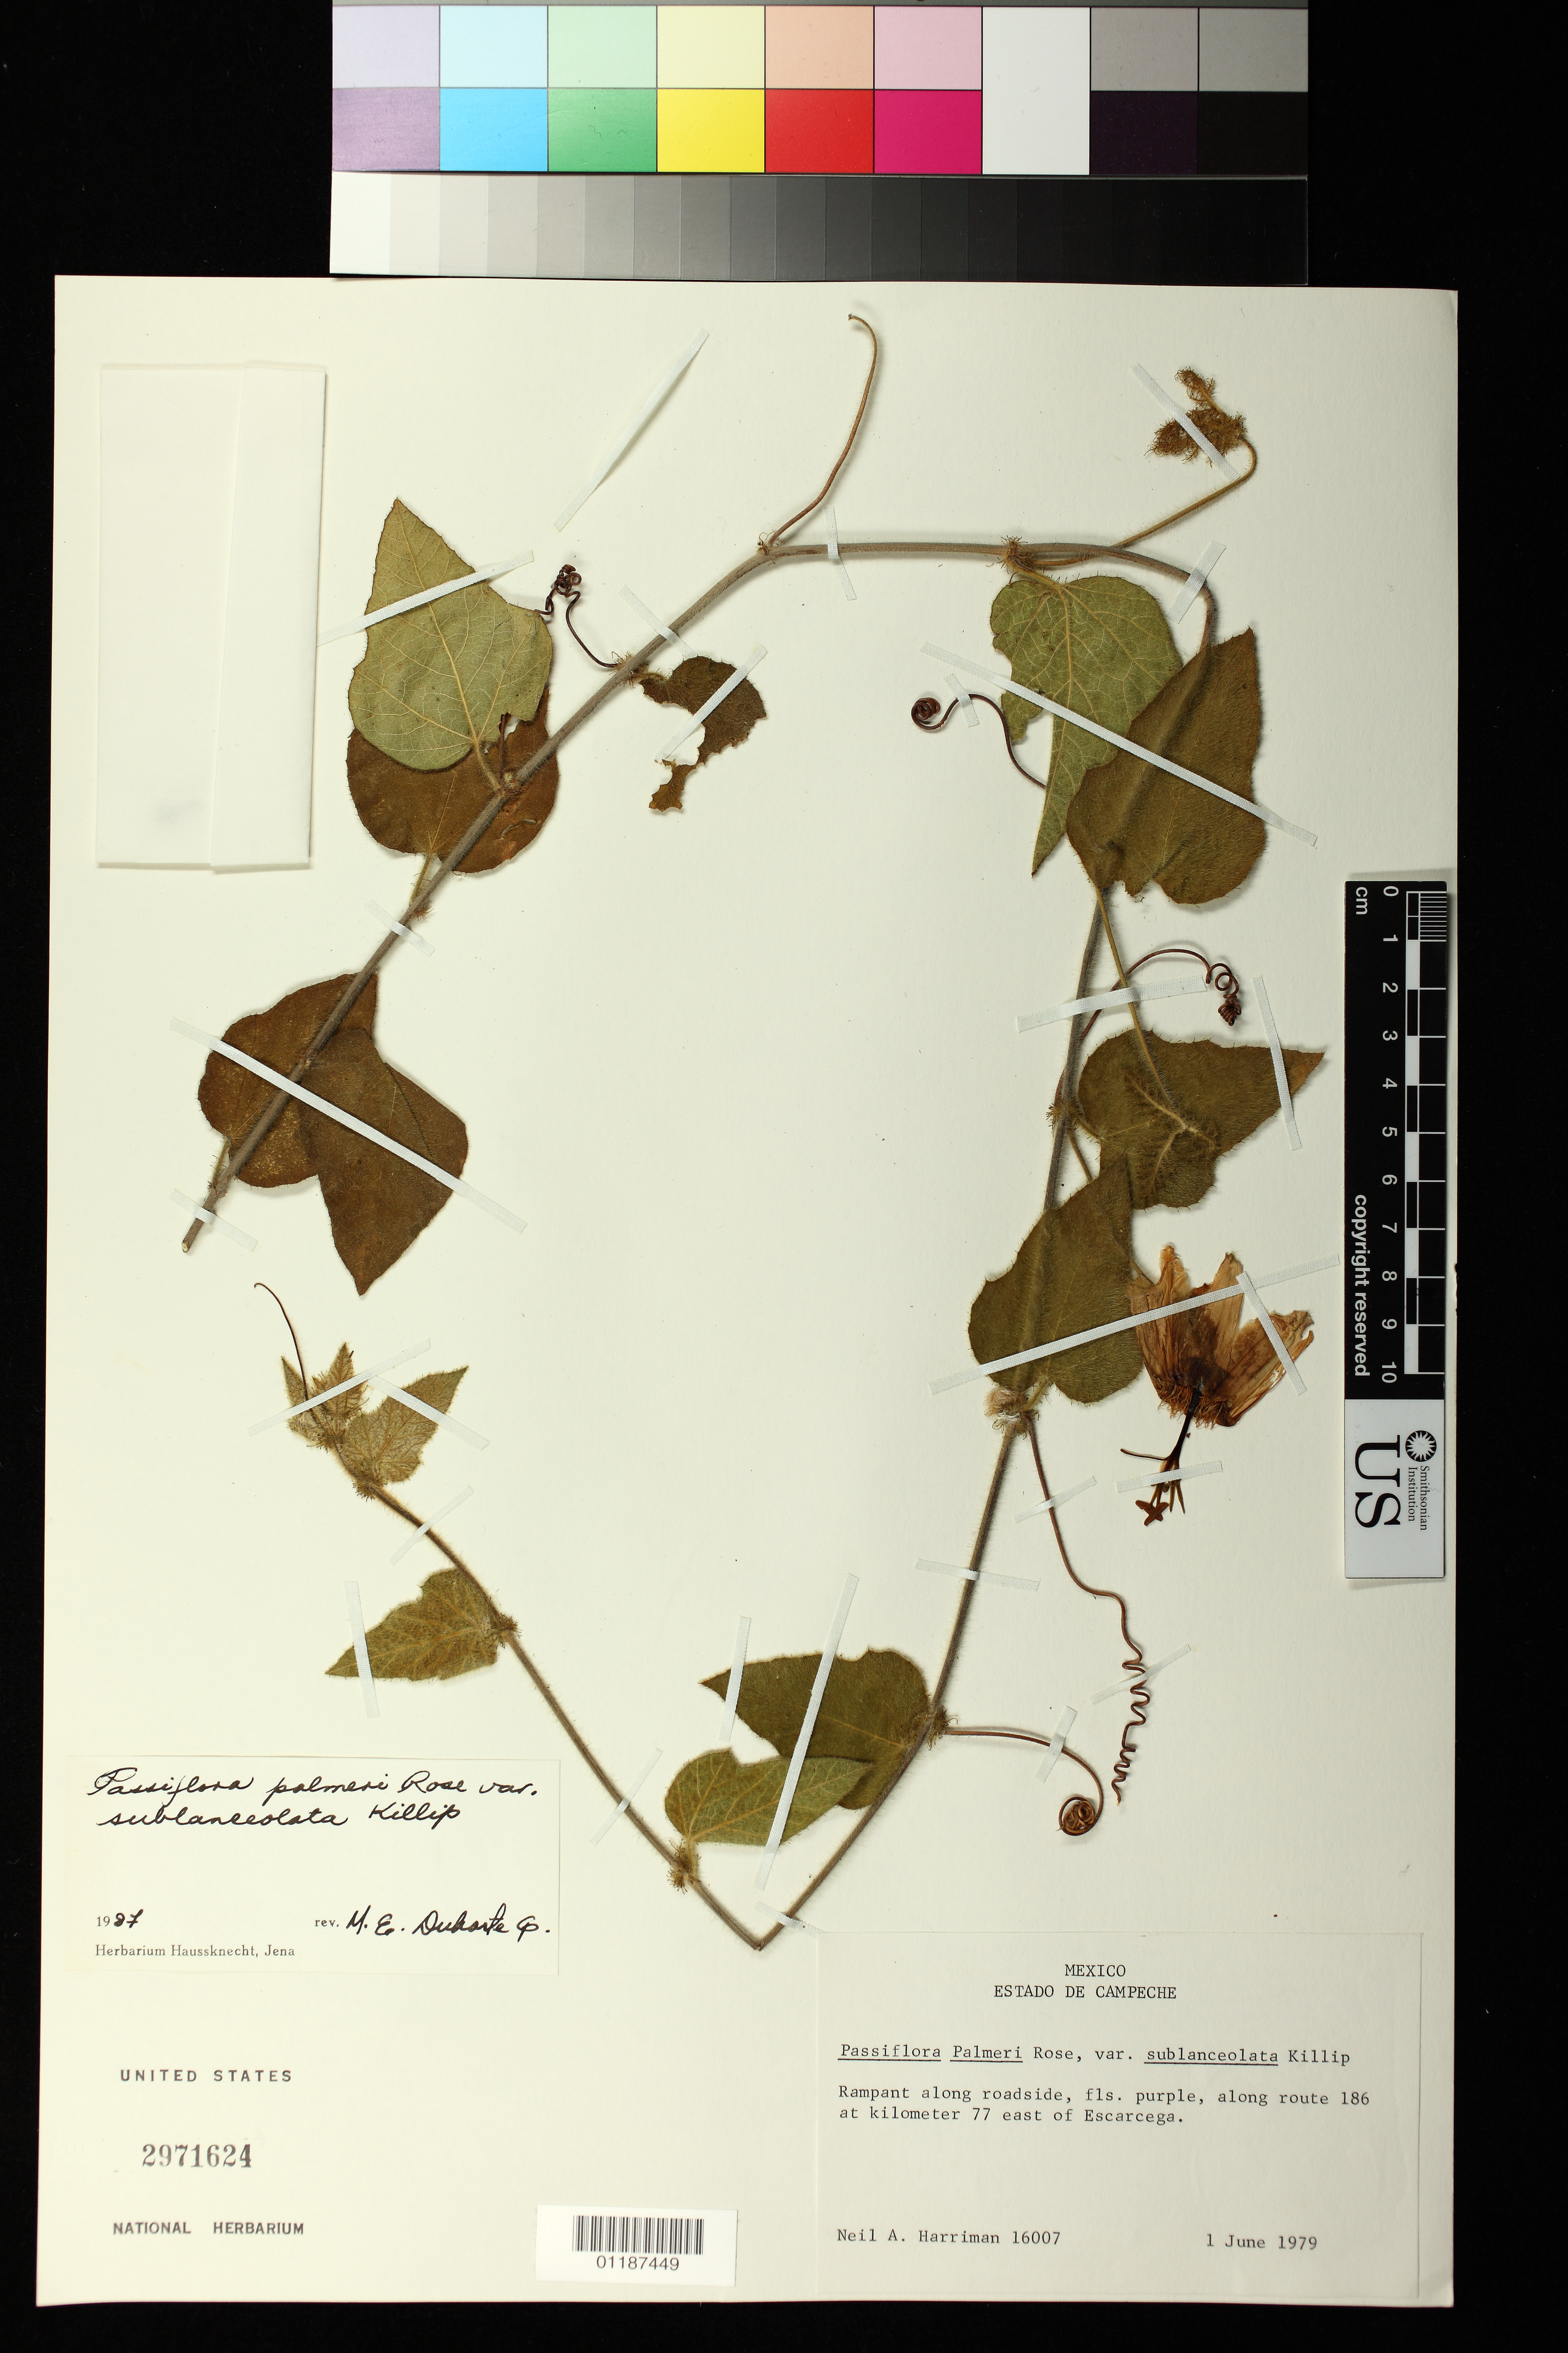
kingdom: Plantae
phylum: Tracheophyta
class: Magnoliopsida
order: Malpighiales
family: Passifloraceae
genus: Passiflora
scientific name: Passiflora sublanceolata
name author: (Killip) J.M. MacDougal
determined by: Svoboda, Harlan T., (NA), US Department of Agriculture (UNITED STATES)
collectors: N. A. Harriman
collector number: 16007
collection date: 1979-06-01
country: Mexico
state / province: Campeche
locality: Along route 186 at kilometer 77 east of Escarcega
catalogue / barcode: US 2971624